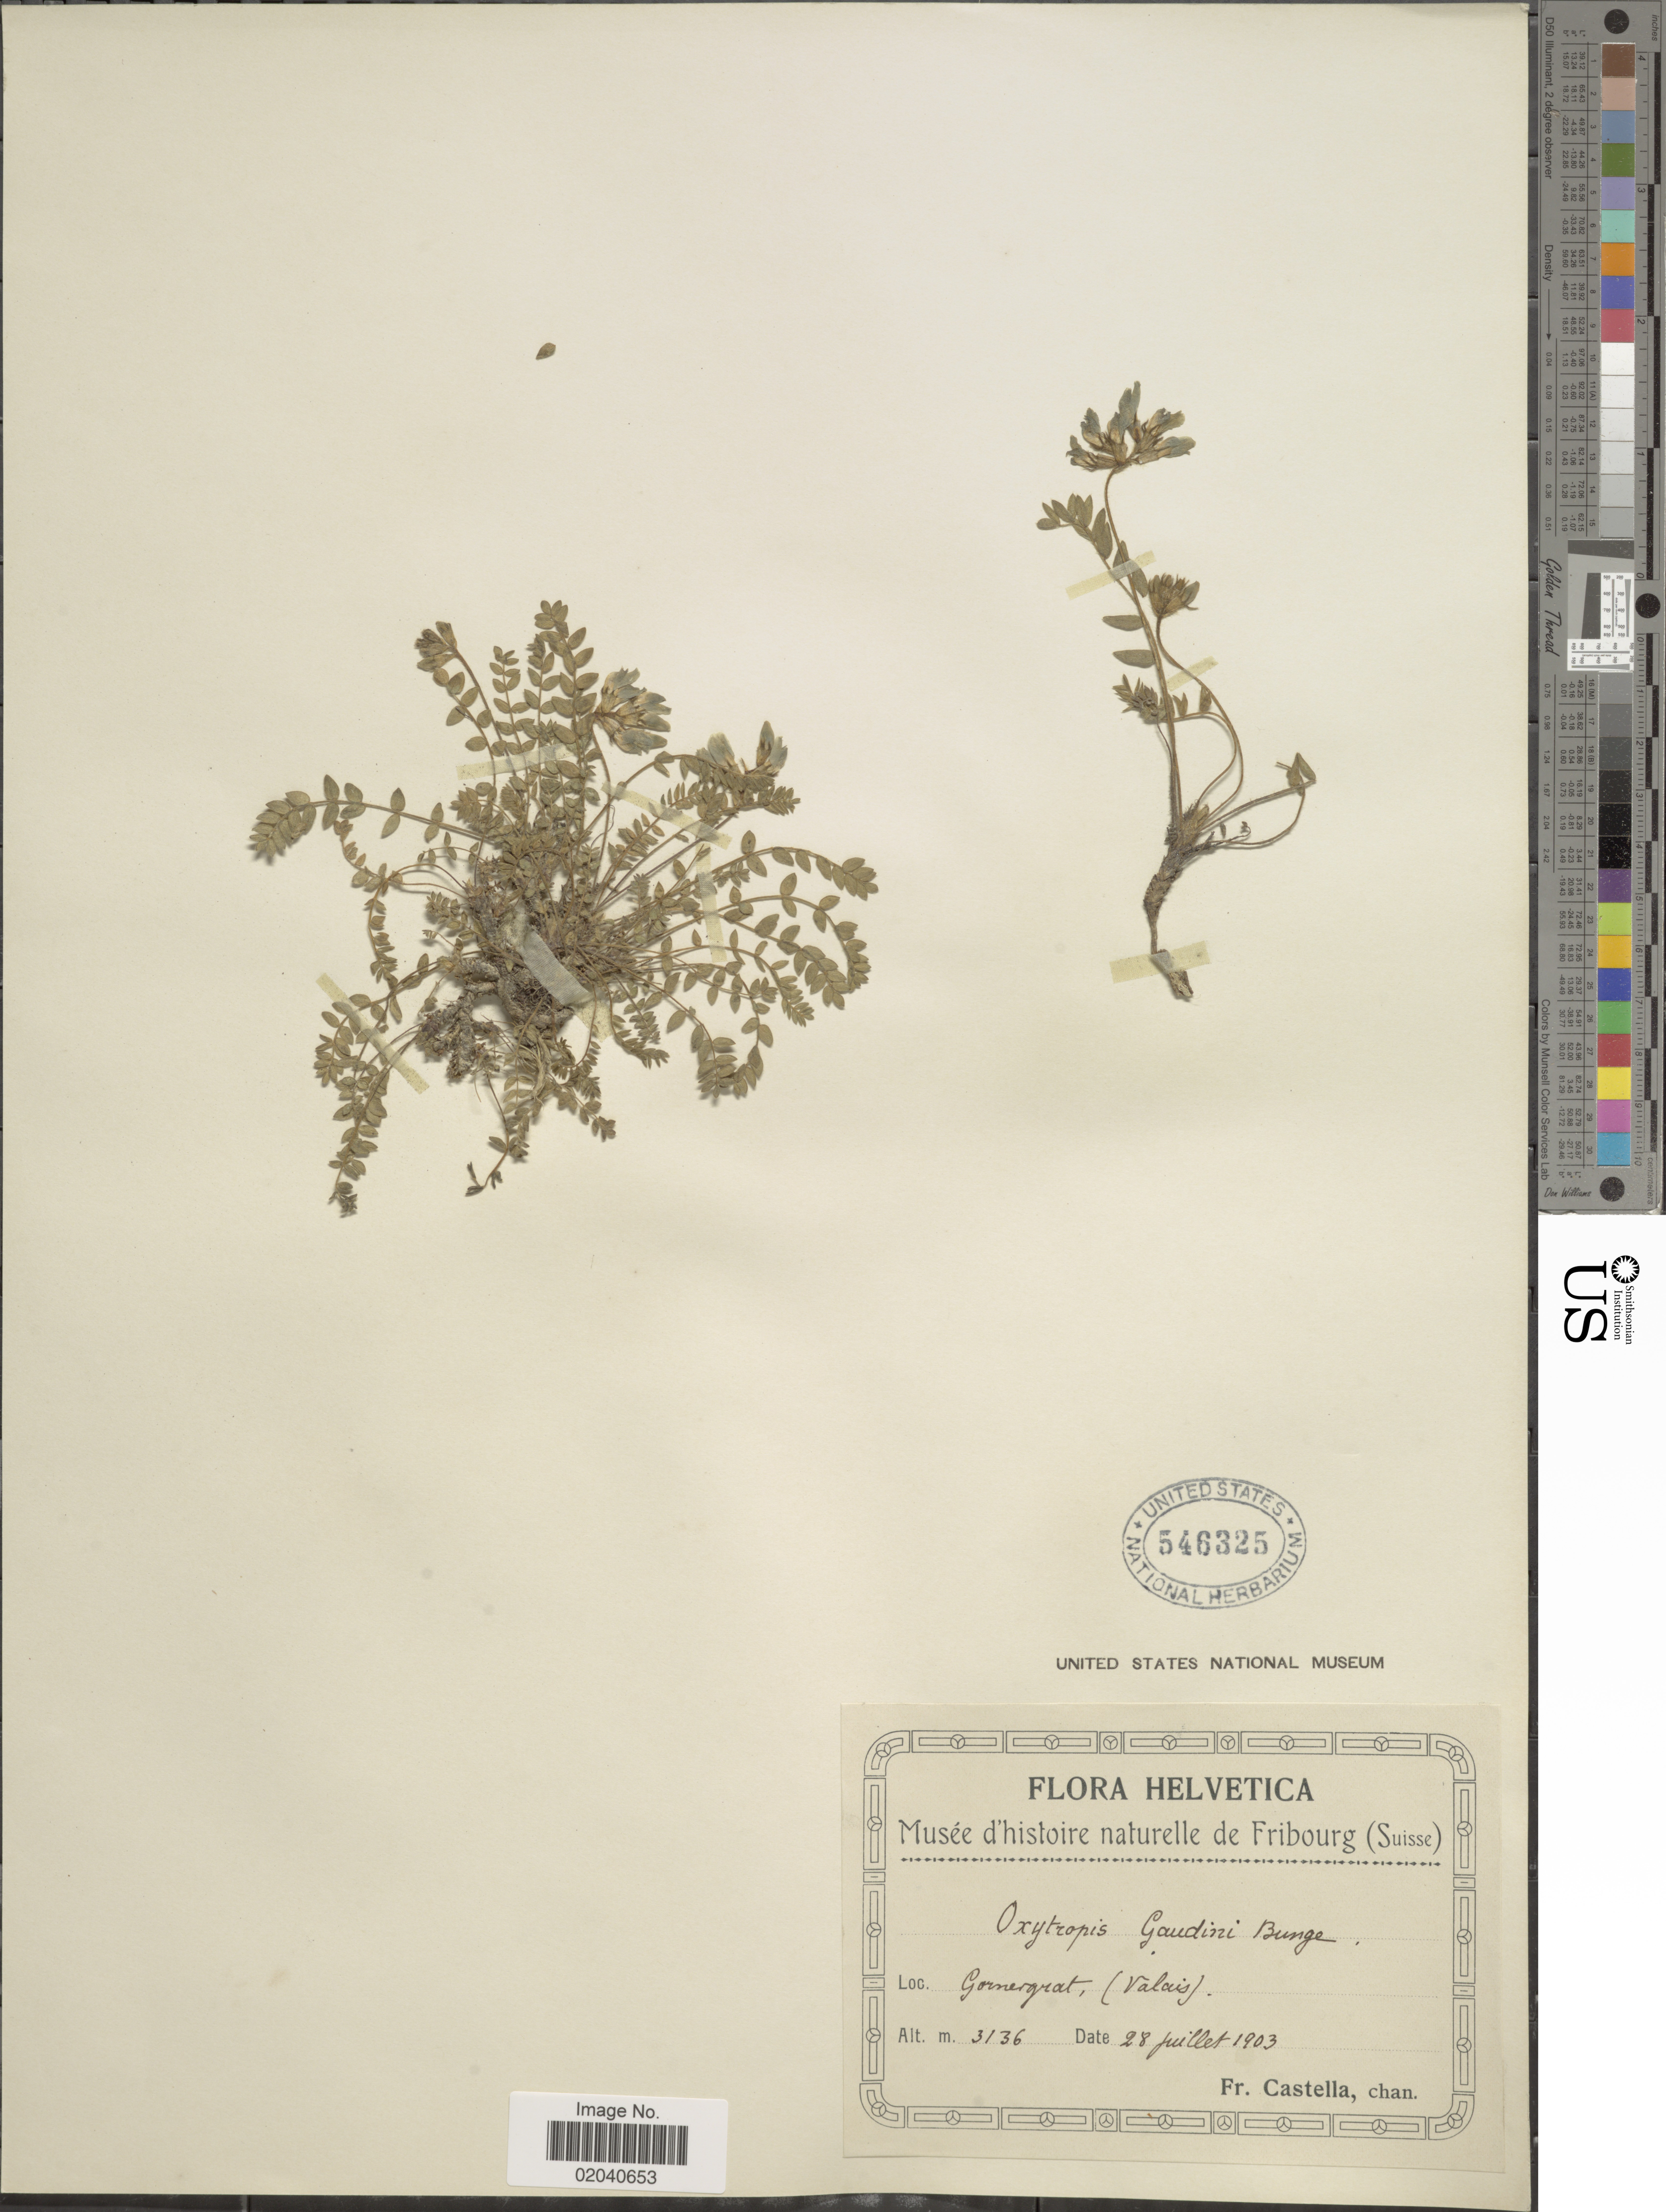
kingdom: Plantae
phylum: Tracheophyta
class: Magnoliopsida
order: Fabales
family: Fabaceae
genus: Oxytropis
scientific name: Oxytropis gaudini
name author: Bunge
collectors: Fr. Castella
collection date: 1903-07-28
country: Switzerland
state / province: Valais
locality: Helvetica, Gornergrat (Valais).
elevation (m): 3136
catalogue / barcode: US 546325